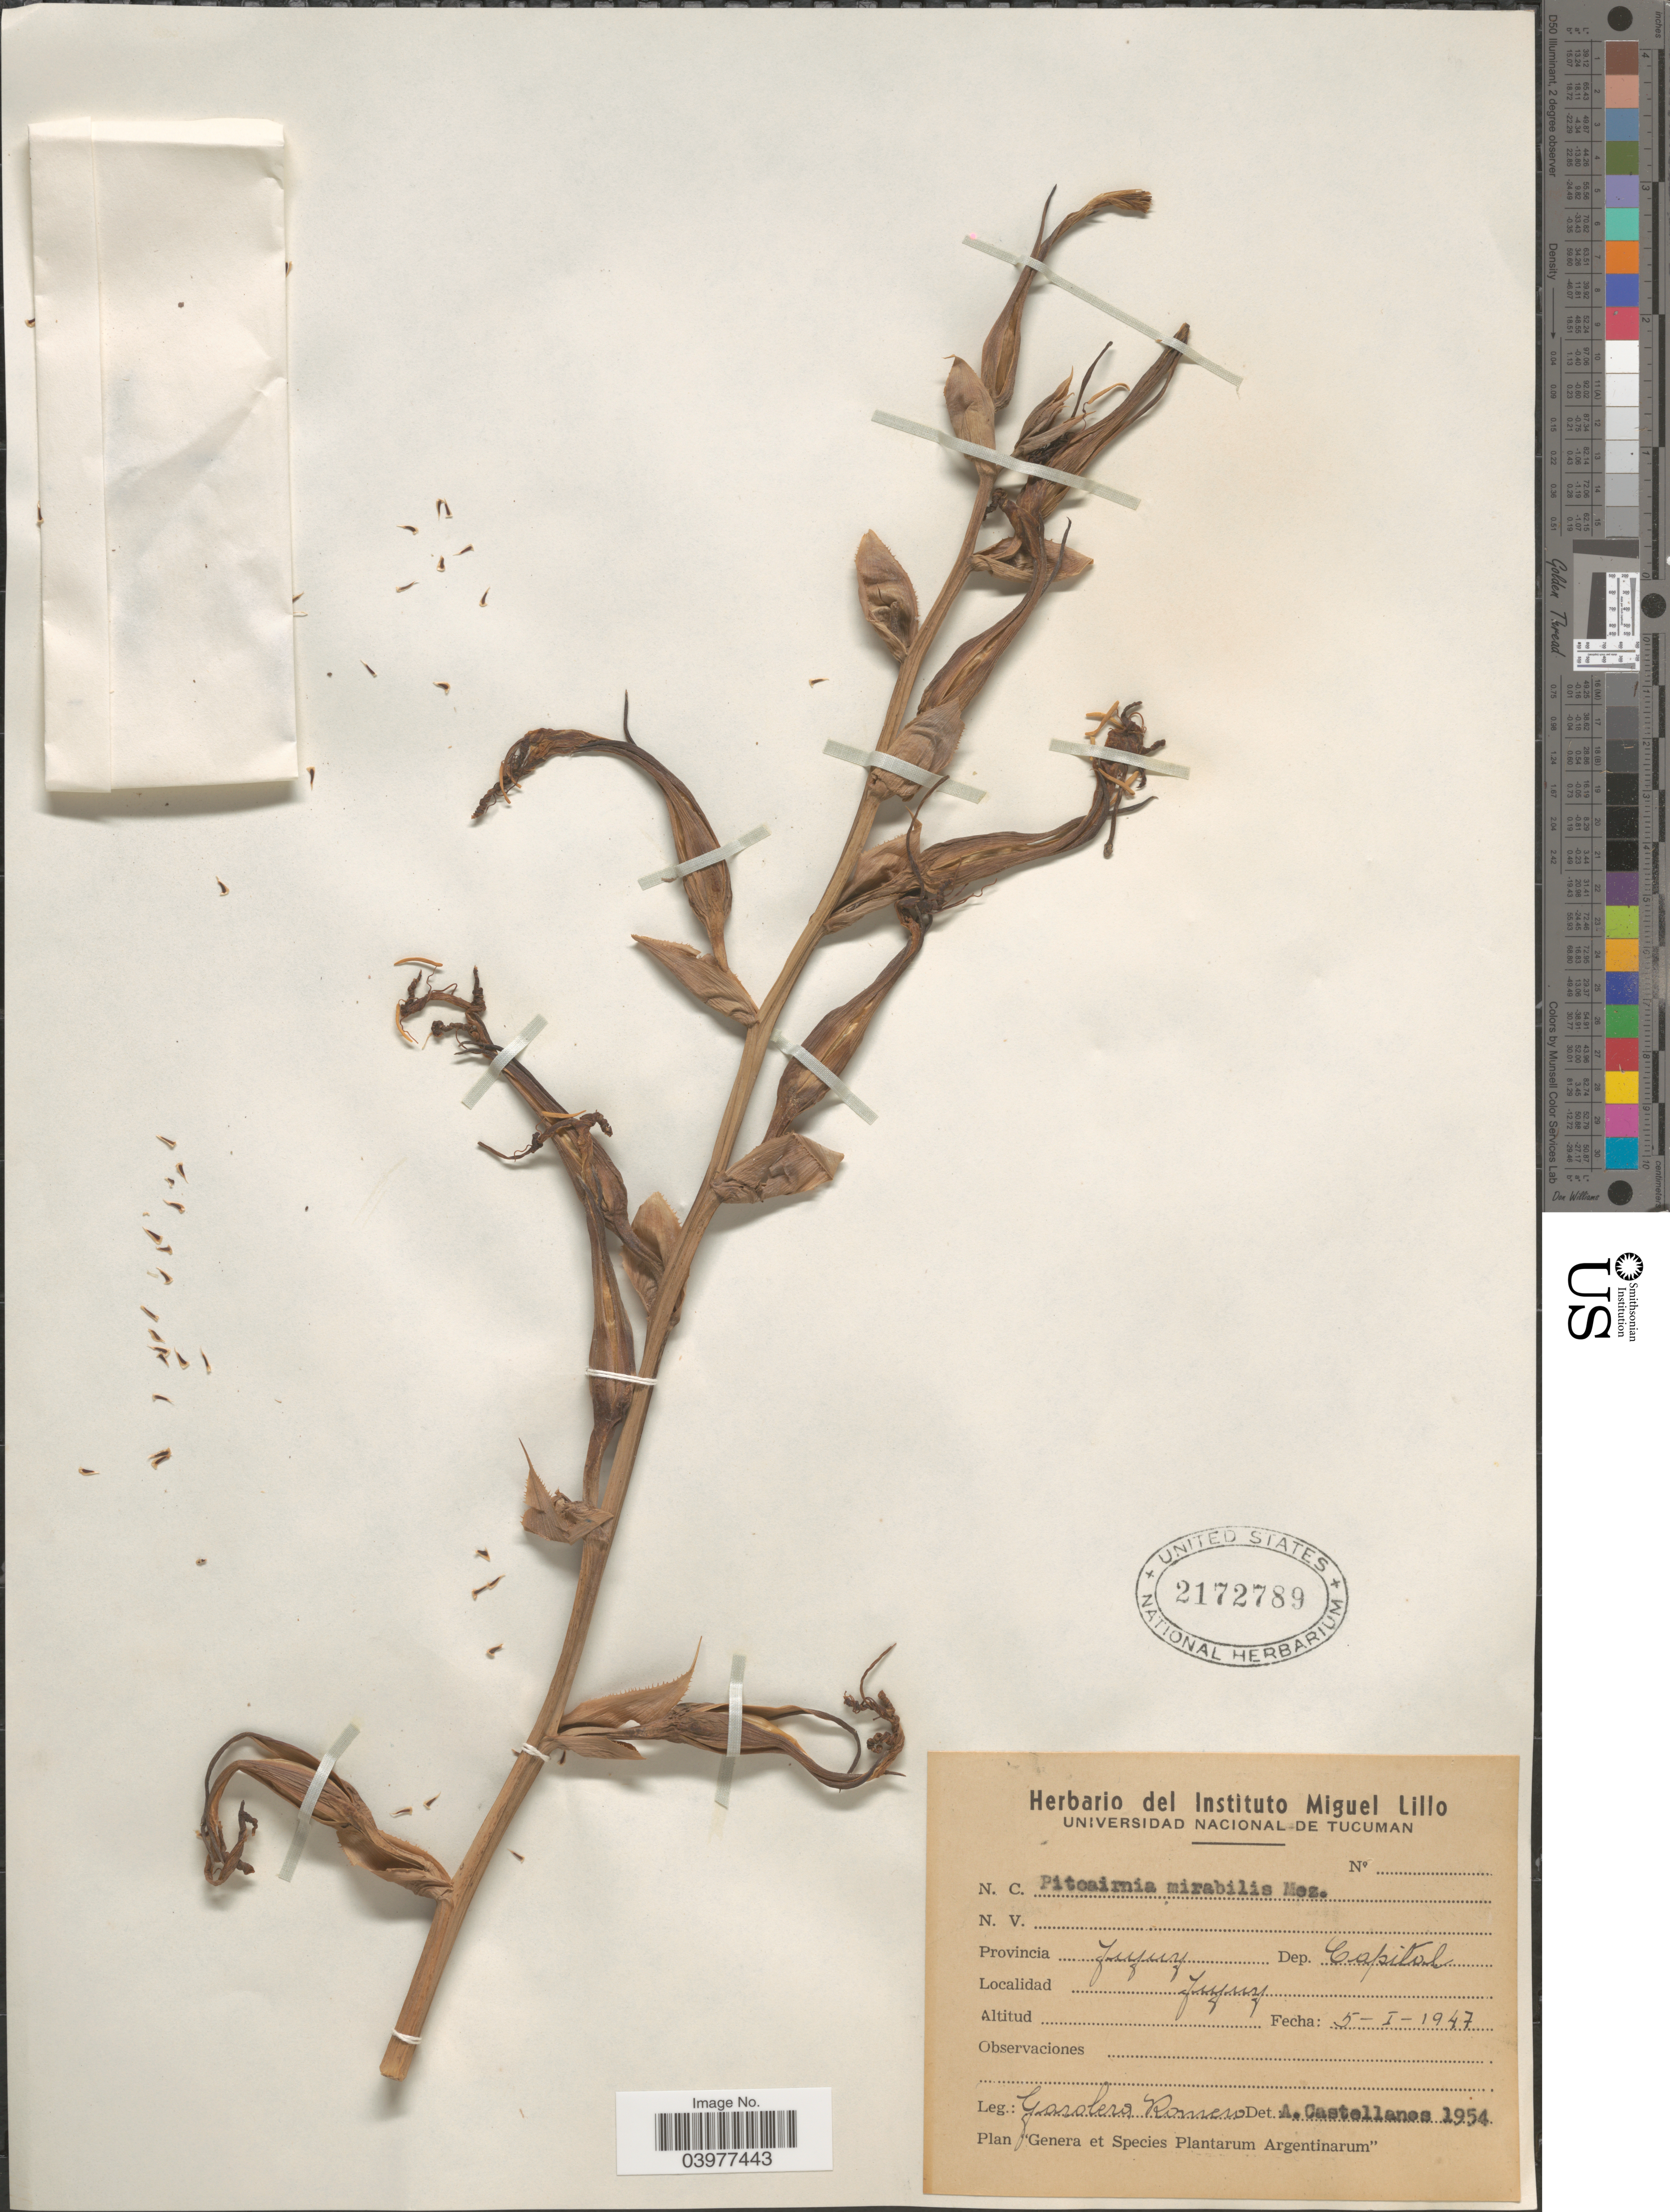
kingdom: Plantae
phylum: Tracheophyta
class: Liliopsida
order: Poales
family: Bromeliaceae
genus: Puya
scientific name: Puya mirabilis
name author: (Mez) L.B. Sm.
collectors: G. Romero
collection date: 1947-01-05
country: Argentina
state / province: Jujuy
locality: Dep. Capital. Jujuy.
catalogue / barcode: US 2172789